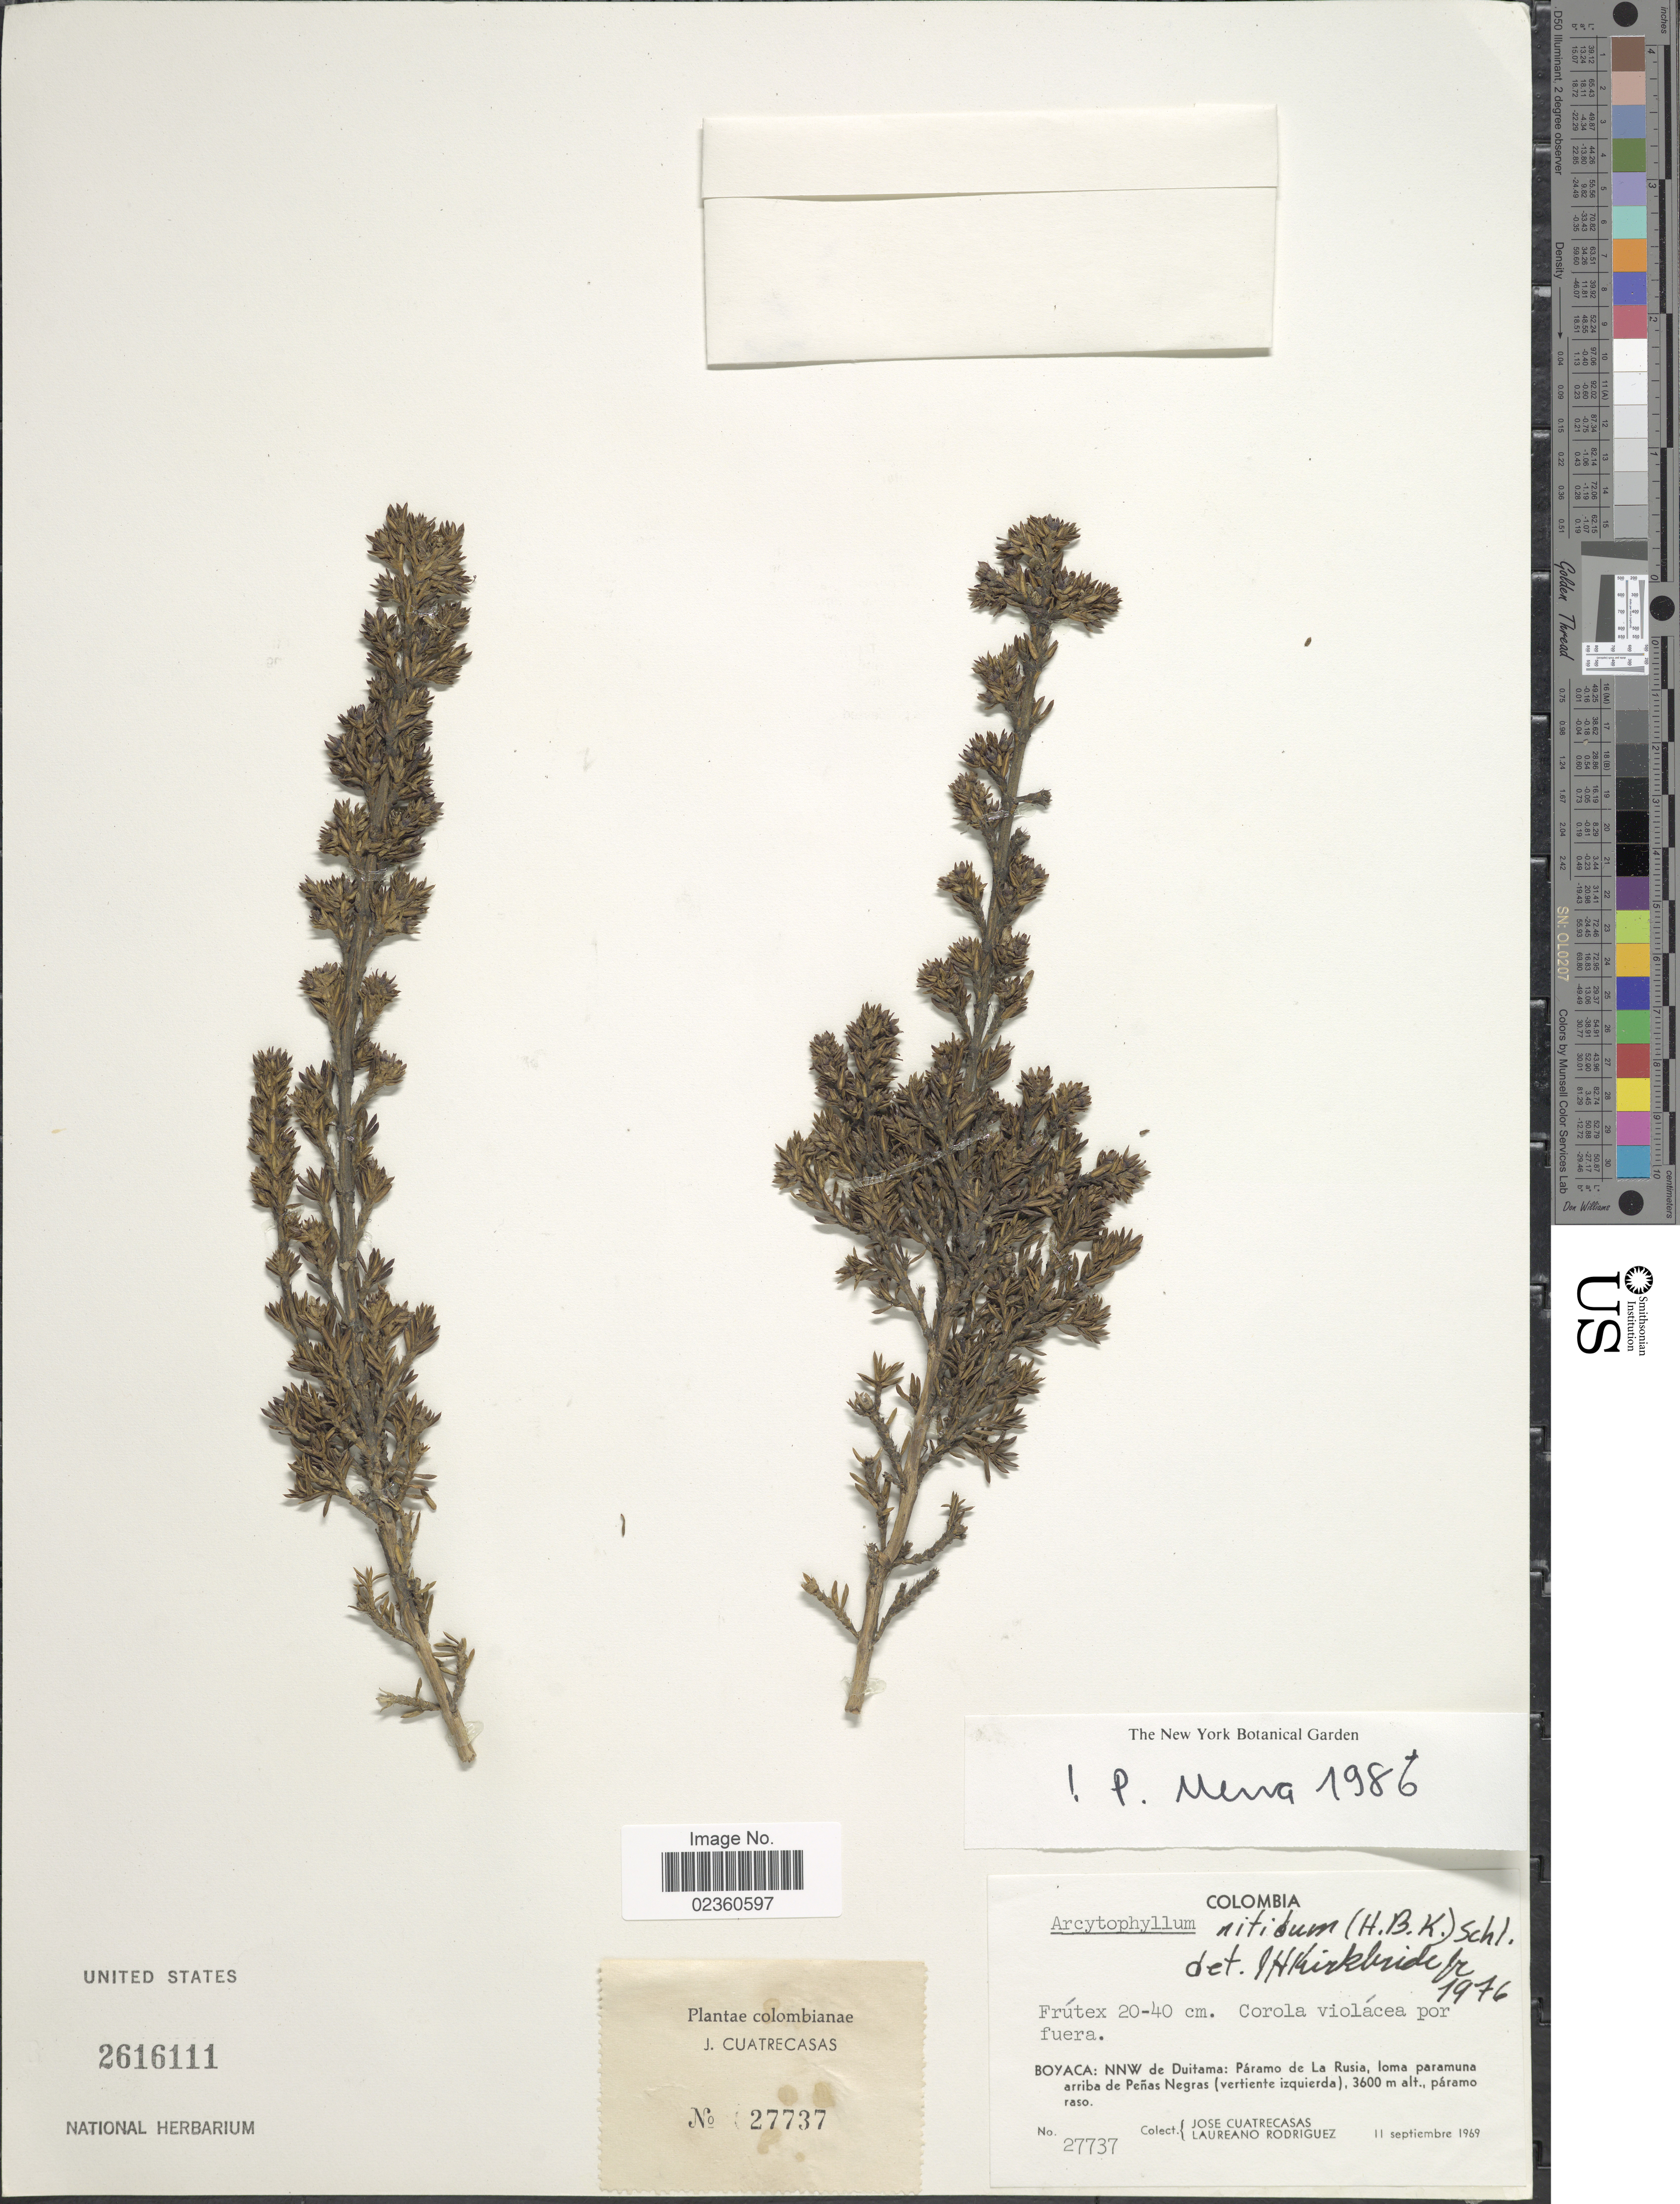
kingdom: Plantae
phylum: Tracheophyta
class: Magnoliopsida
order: Gentianales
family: Rubiaceae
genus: Arcytophyllum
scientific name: Arcytophyllum nitidum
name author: (Kunth) Schltdl.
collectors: J. Cuatrecasas & L. Rodriguez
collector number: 27737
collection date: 1969-09-11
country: Colombia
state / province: Boyacá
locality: NNW de Duitama: Páramo de La Rusia, loma paramuna arriba de Peñas Negras (vertiente izquierda)., páramo raso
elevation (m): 3600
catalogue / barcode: US 2616111